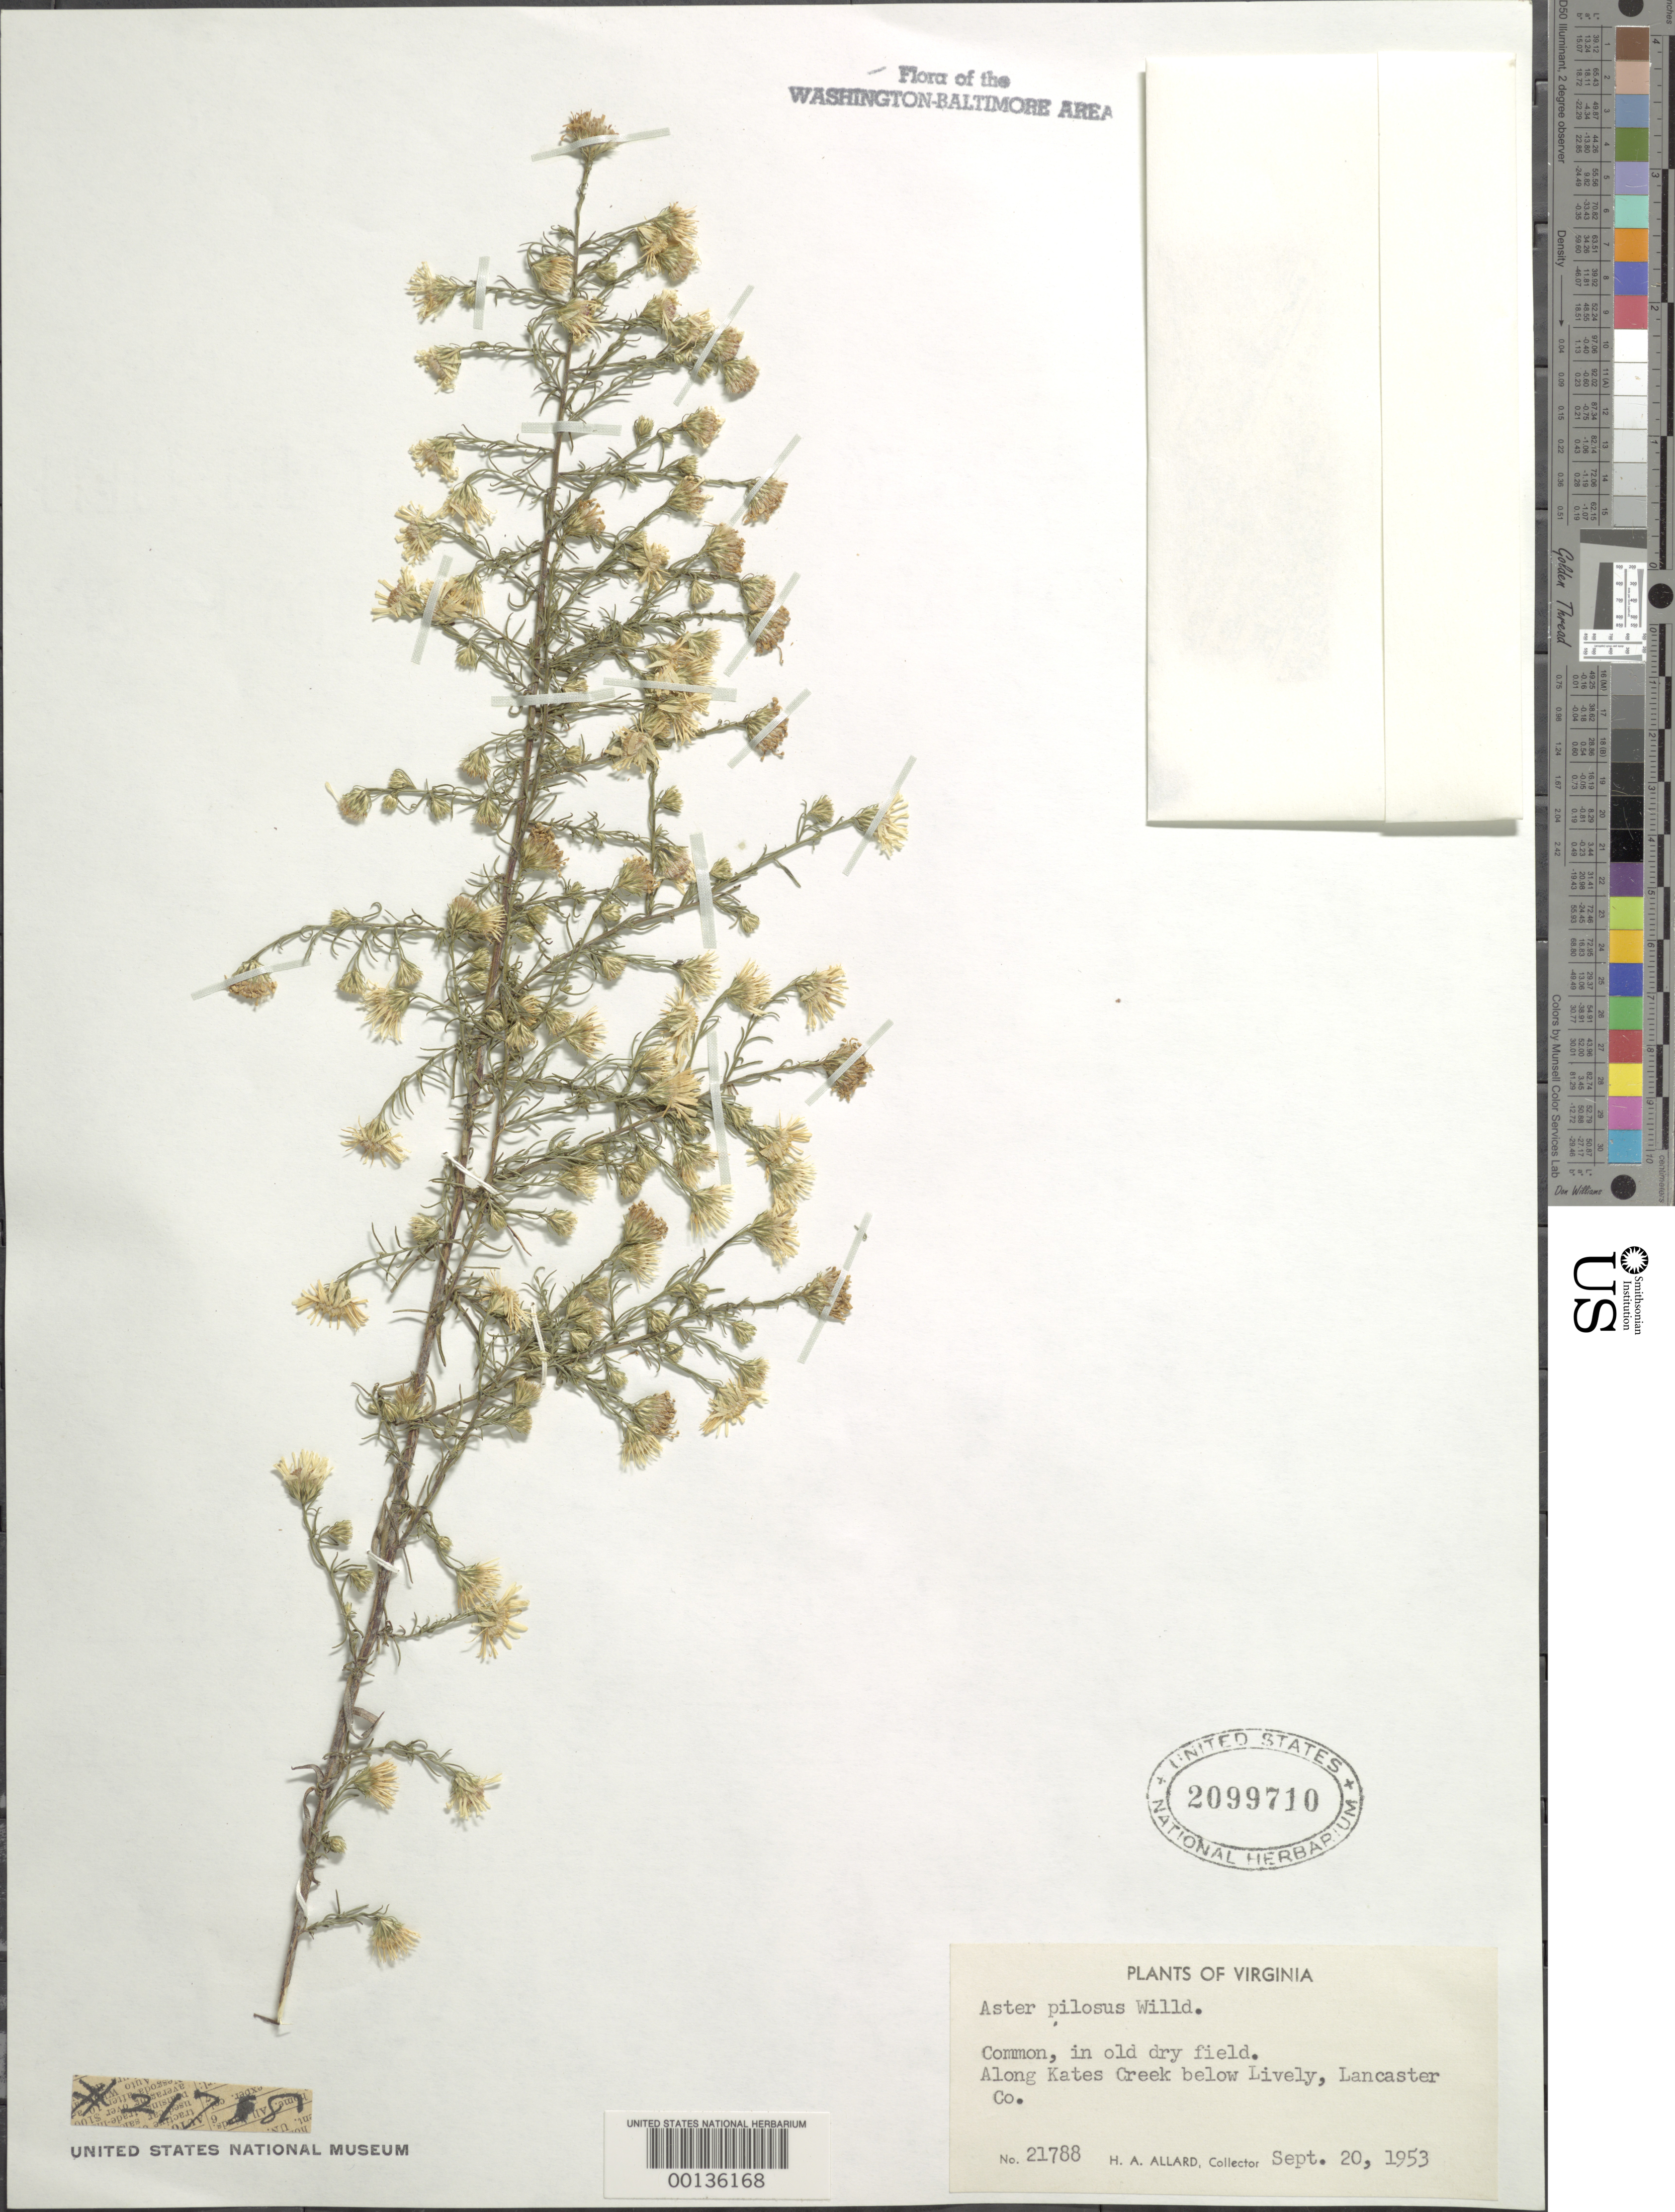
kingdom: Plantae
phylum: Tracheophyta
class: Magnoliopsida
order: Asterales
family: Asteraceae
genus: Symphyotrichum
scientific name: Symphyotrichum pilosum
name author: (Willd.) G.L. Nesom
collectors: H. A. Allard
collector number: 21788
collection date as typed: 20 Sep 1953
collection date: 1953-09-20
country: United States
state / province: Virginia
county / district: Lancaster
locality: Kates Creek below Lively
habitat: Old dry field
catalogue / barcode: US 2099710